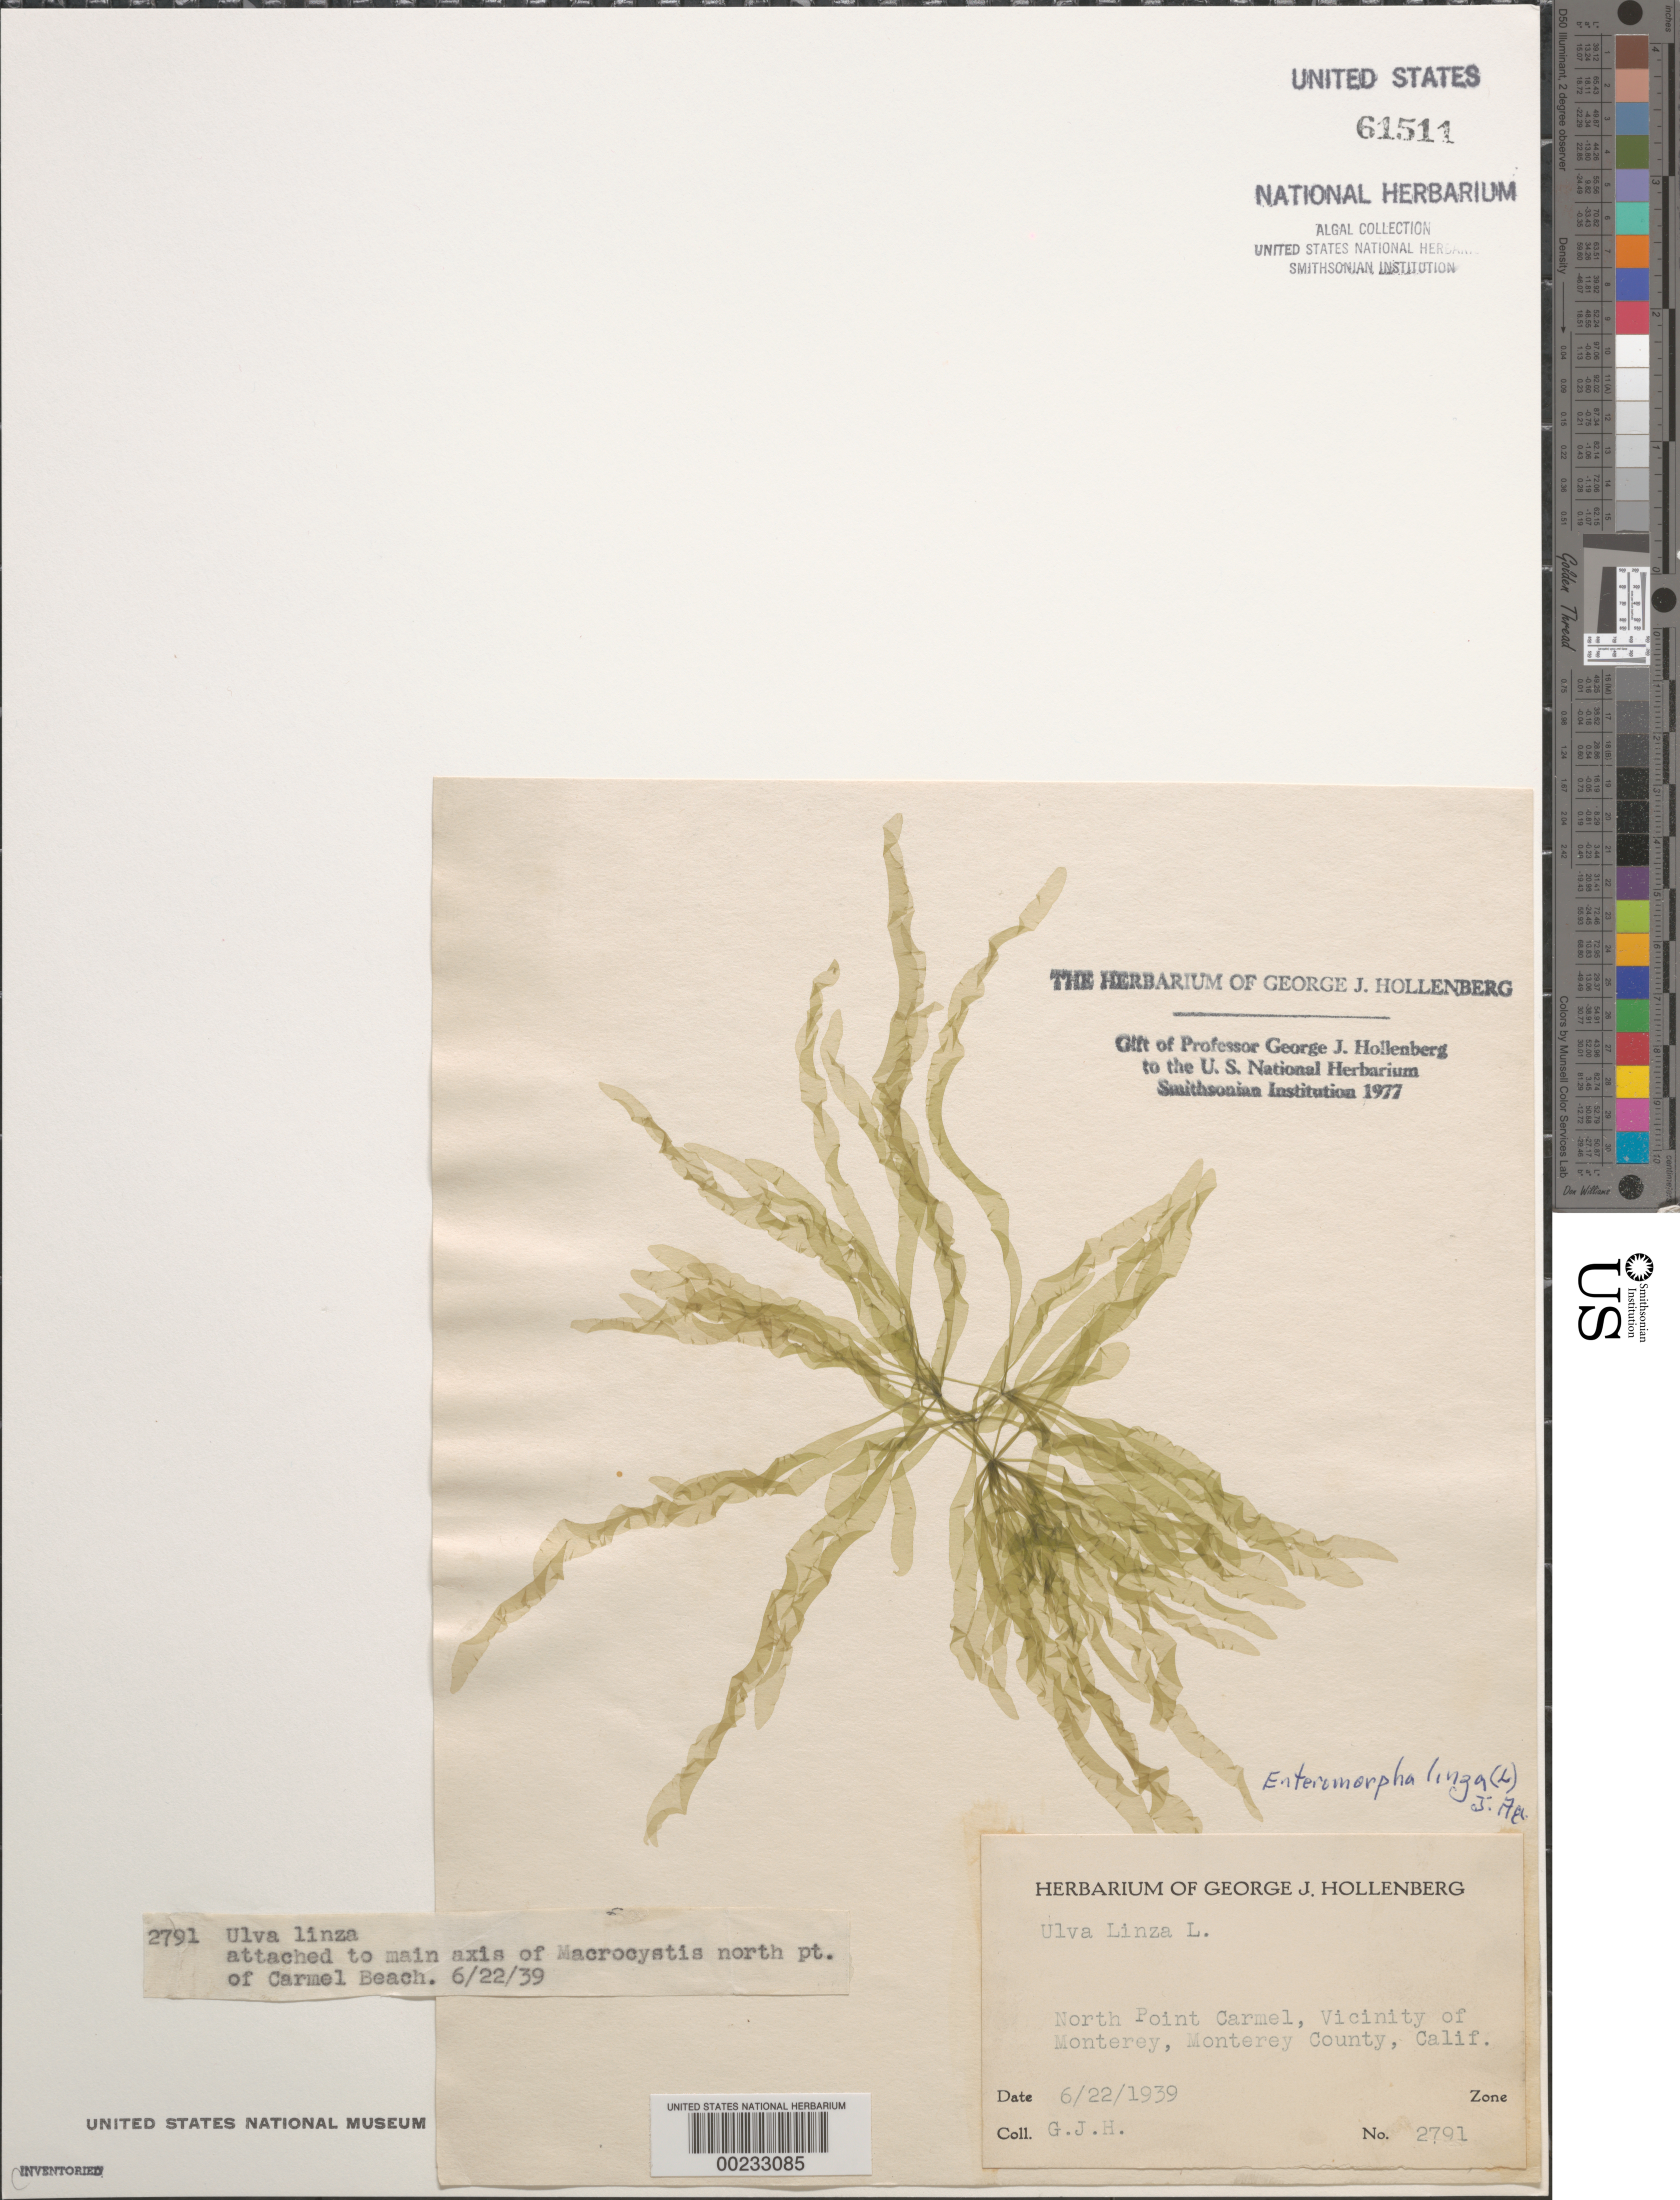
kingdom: Plantae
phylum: Chlorophyta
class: Ulvophyceae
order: Ulvales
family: Ulvaceae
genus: Ulva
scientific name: Ulva clathrata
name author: (Roth) C. Agardh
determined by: Algae name updating Project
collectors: G. Hollenberg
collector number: GJH 2791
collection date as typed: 22 Jun 1939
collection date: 1939-06-22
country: United States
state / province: California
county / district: Monterey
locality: Carmel Beach, near Monterey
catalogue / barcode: US 61511